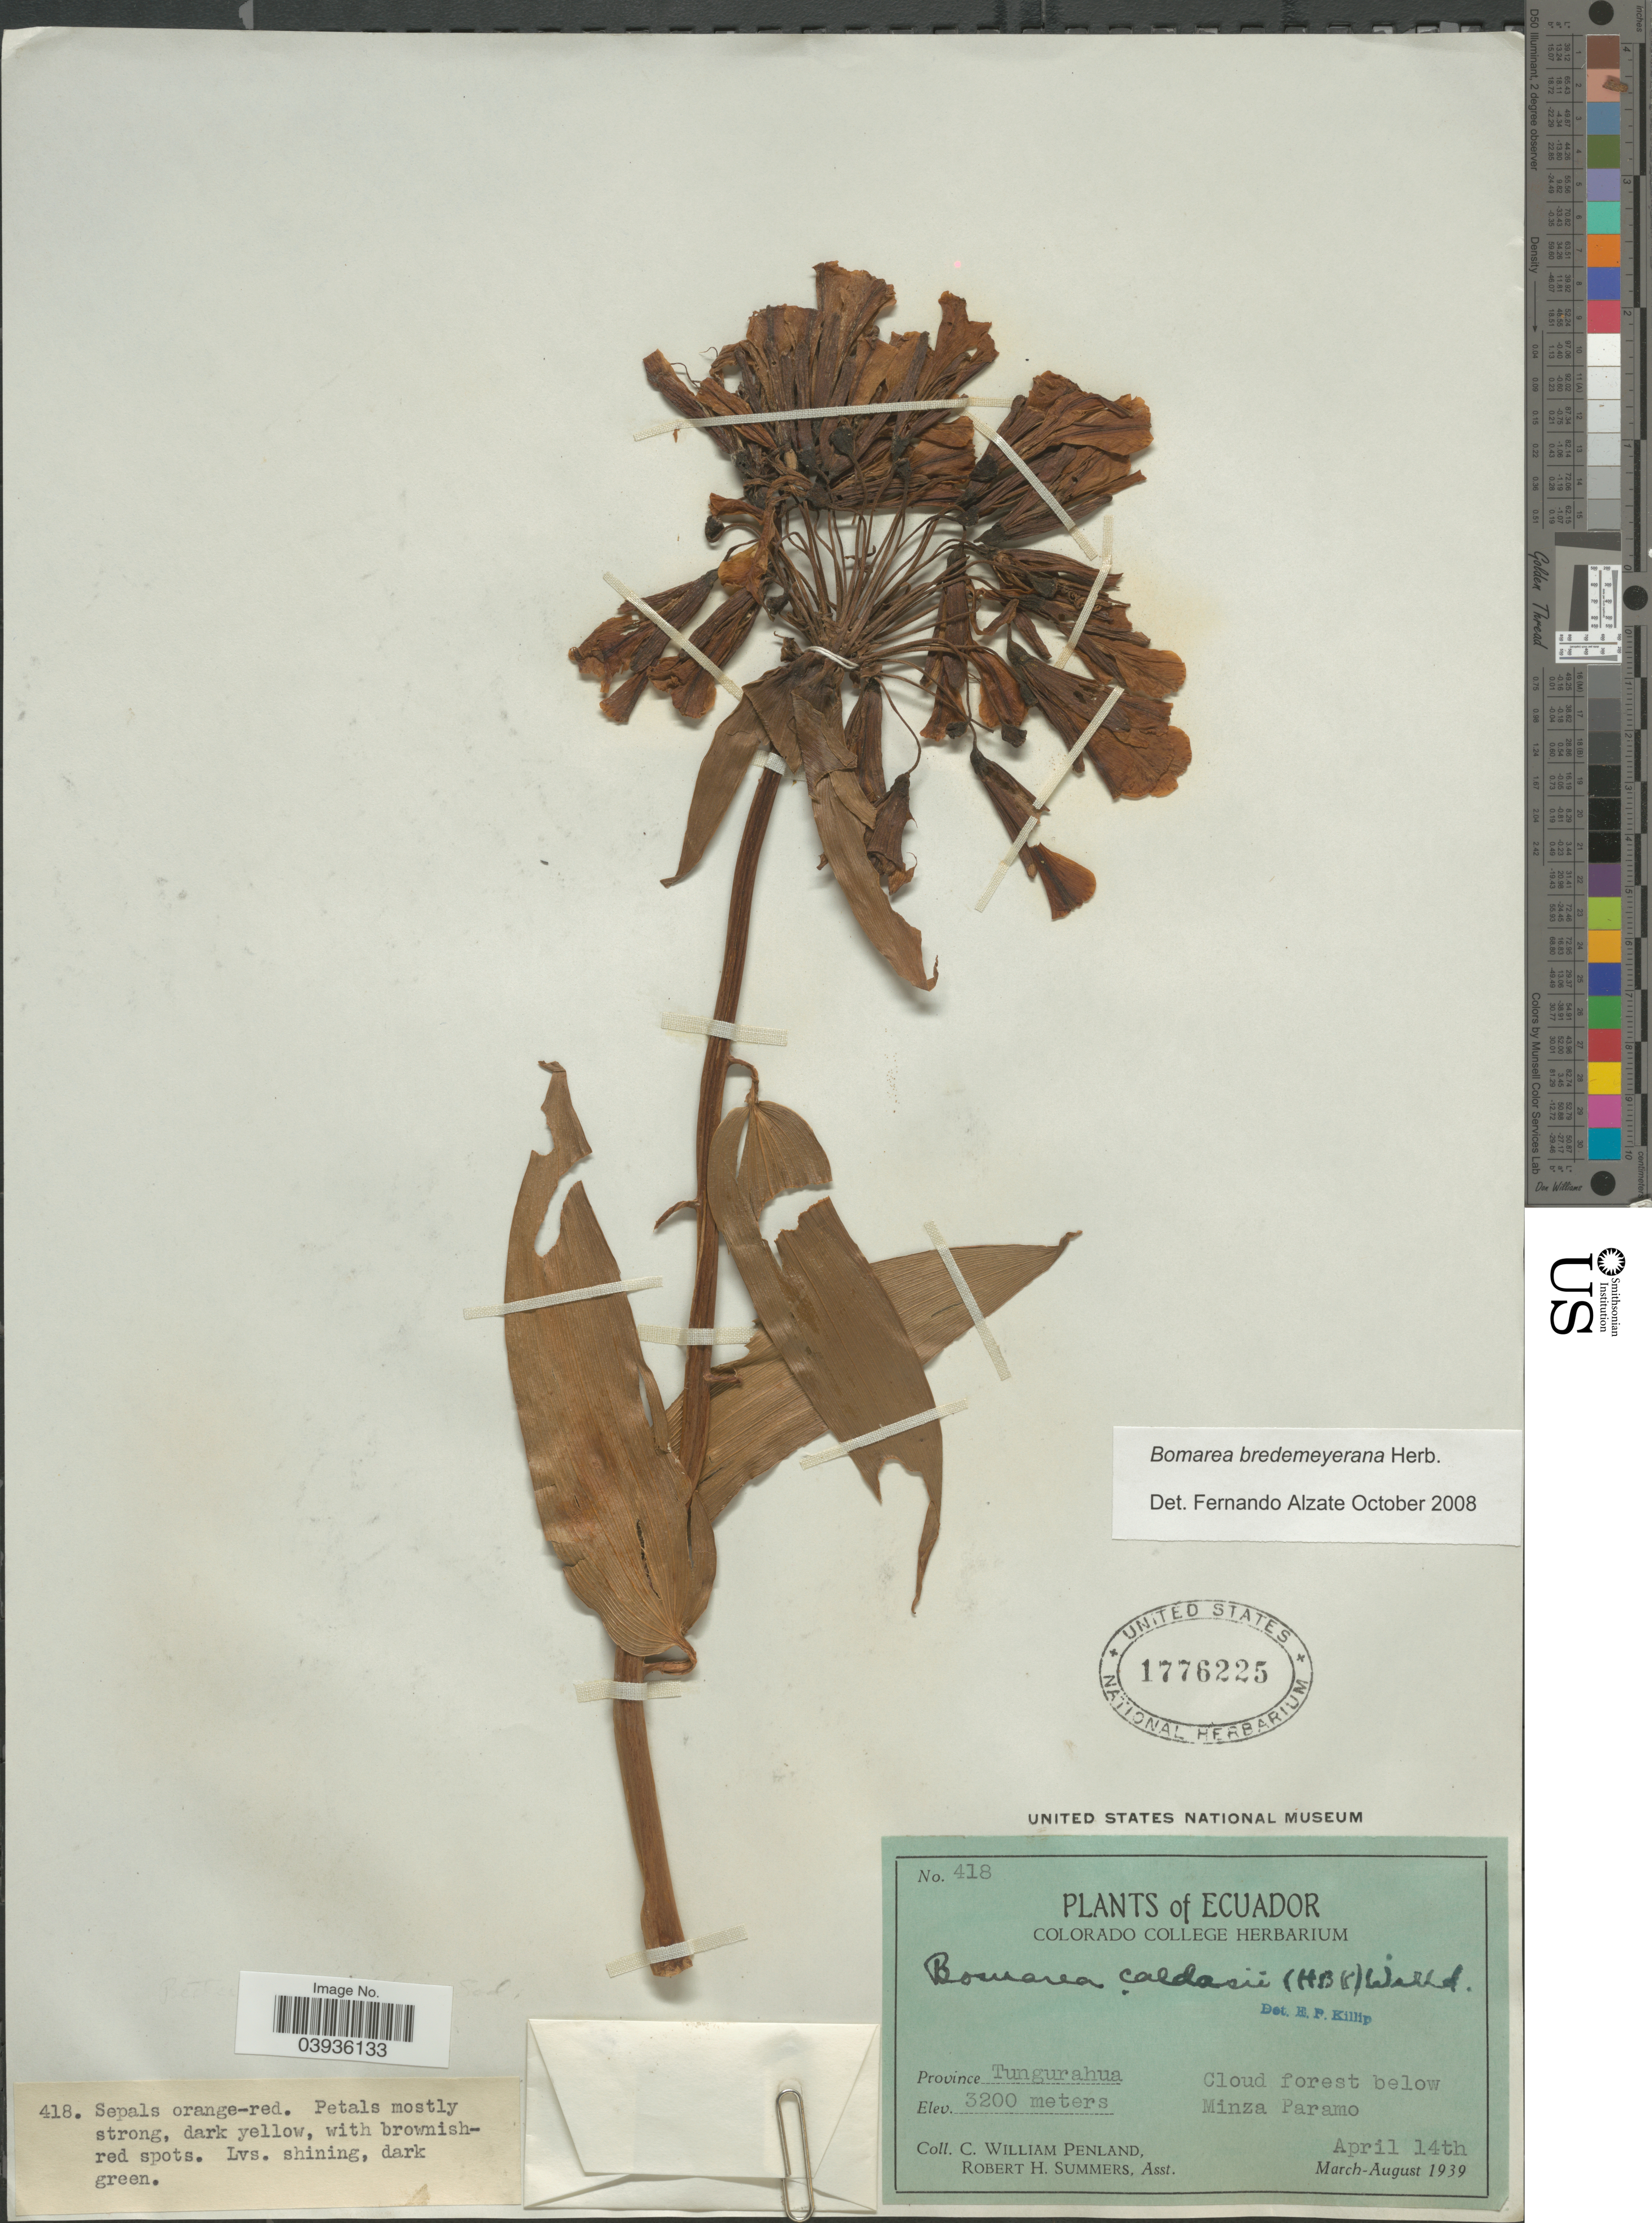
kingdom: Plantae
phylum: Tracheophyta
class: Liliopsida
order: Liliales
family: Alstroemeriaceae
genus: Bomarea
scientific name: Bomarea bredemeyeriana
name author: Herb.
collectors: C. W. Penland & R. Summers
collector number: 418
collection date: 1939-04-14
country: Ecuador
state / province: Tungurahua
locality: Cloud forest below Minza Paramo.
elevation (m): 3200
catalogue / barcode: US 1776225